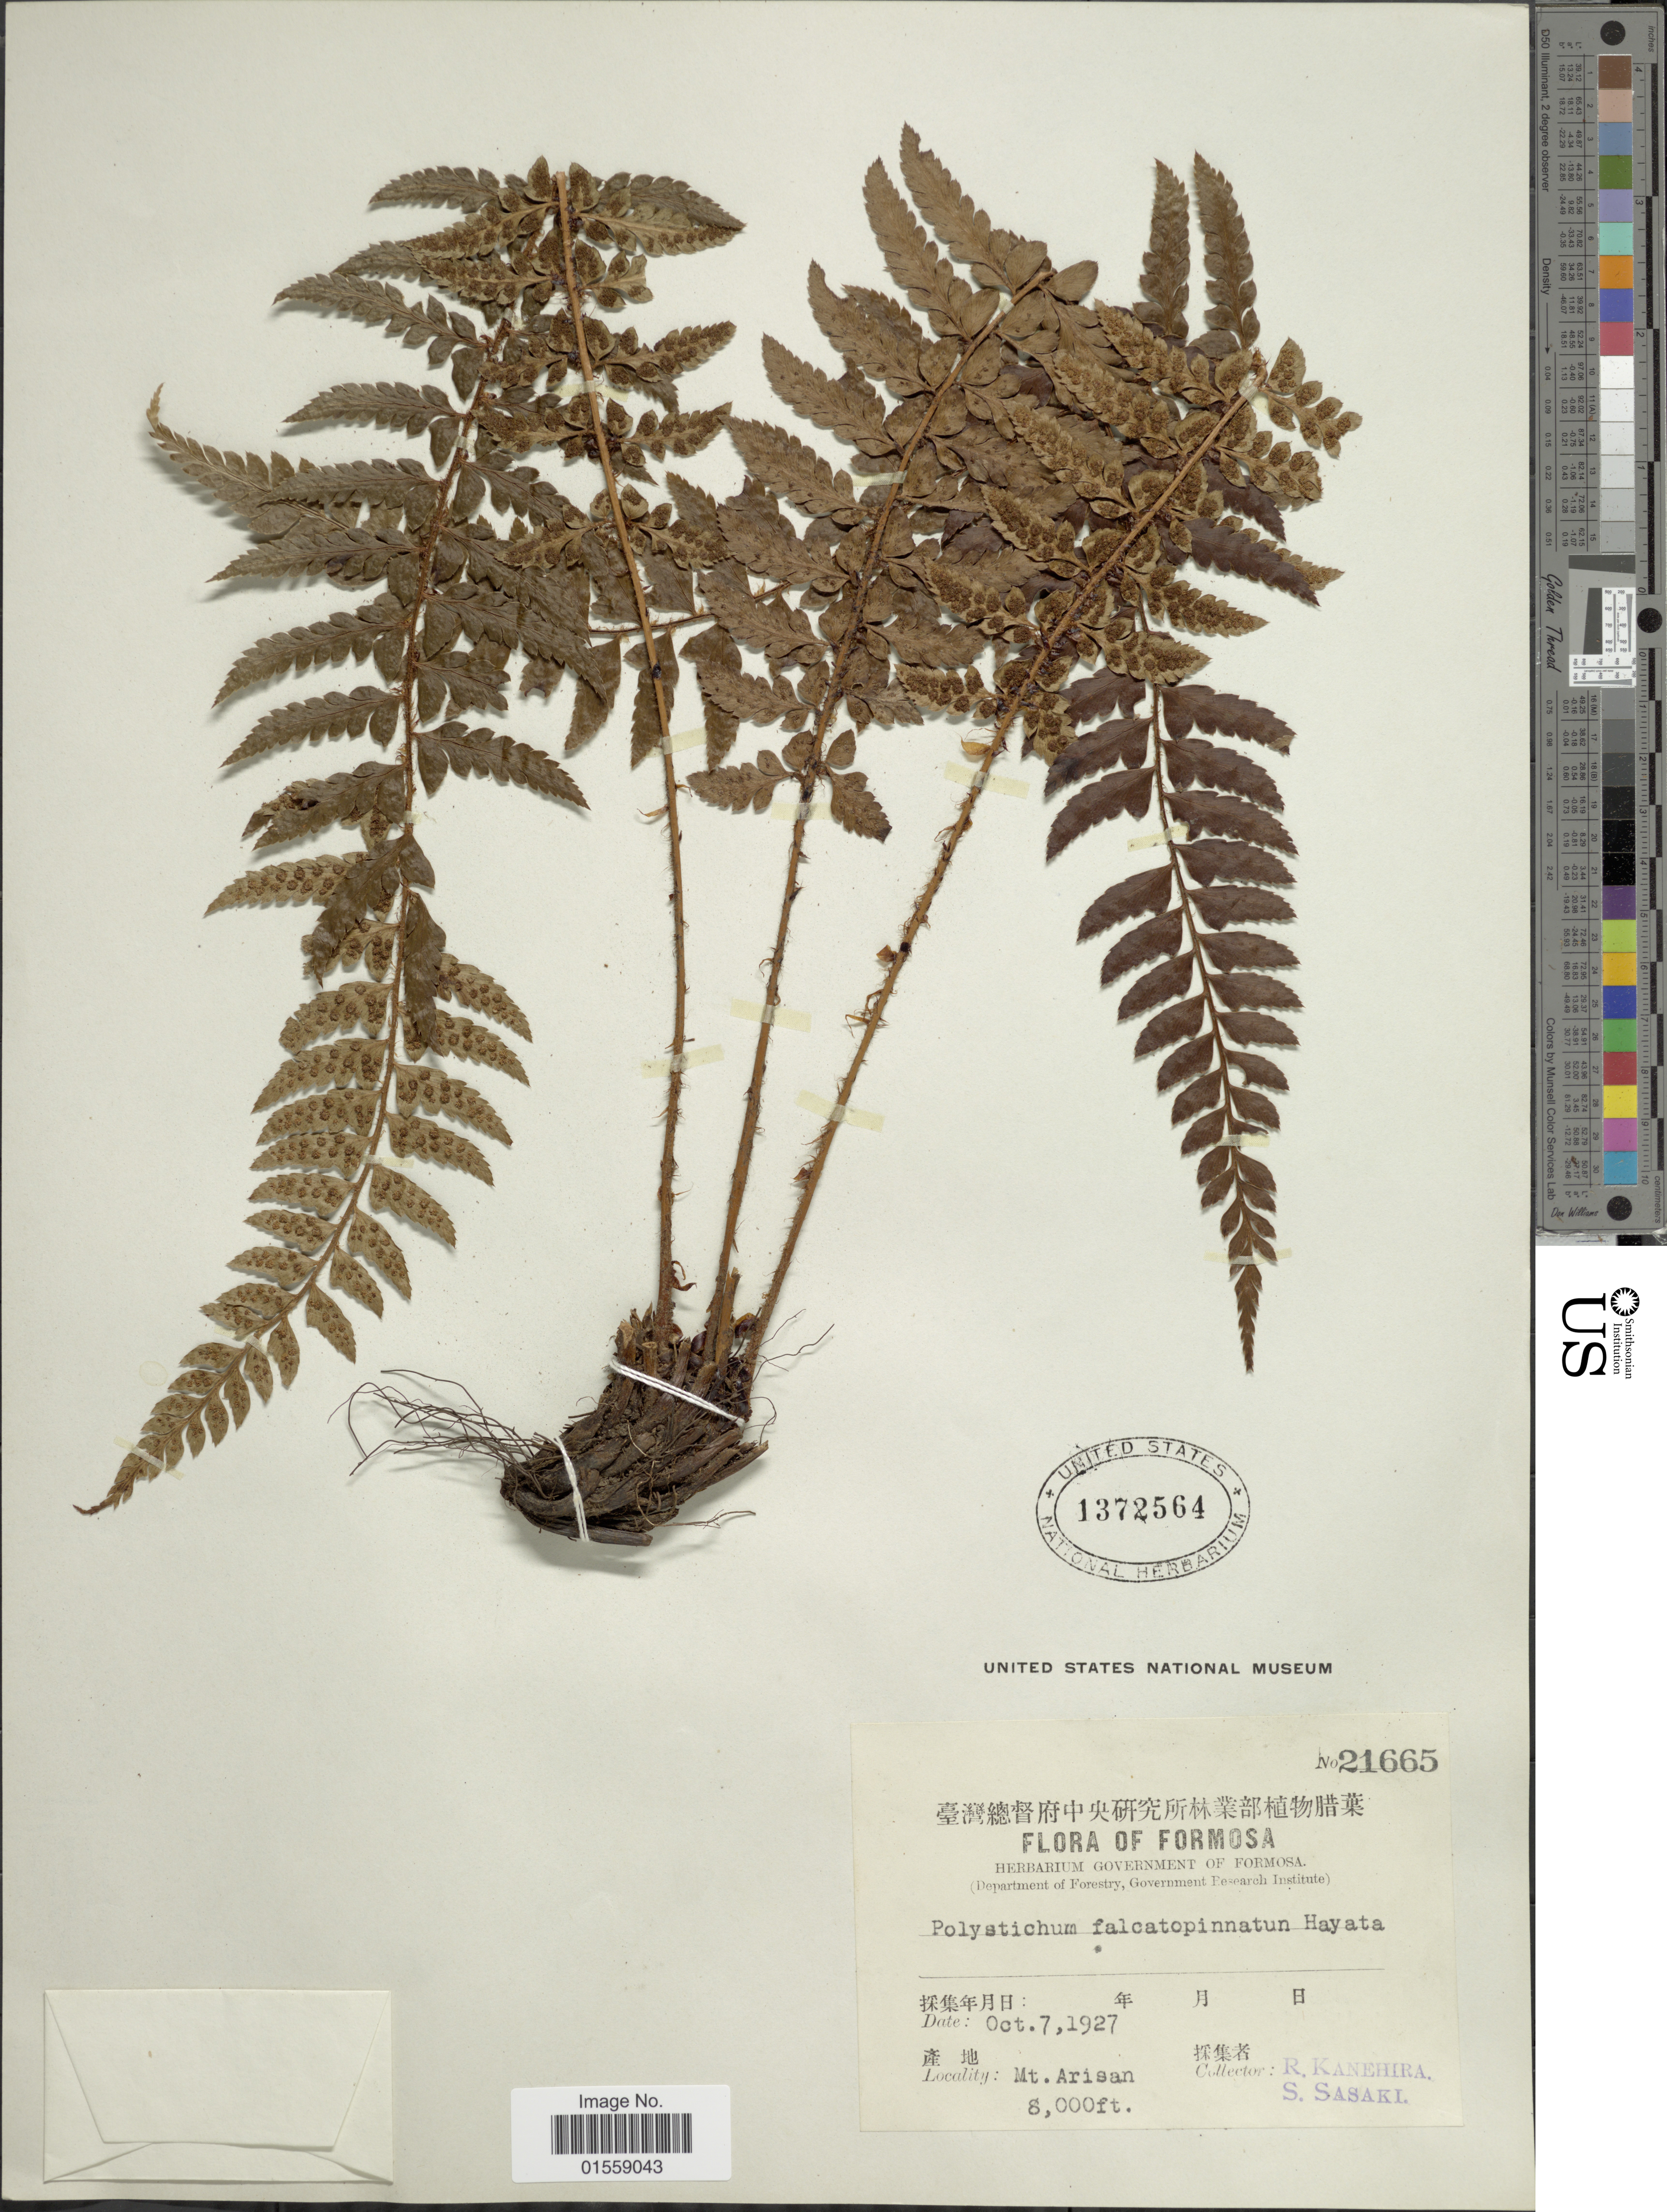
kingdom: Plantae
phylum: Tracheophyta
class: Polypodiopsida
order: Polypodiales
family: Dryopteridaceae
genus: Polystichum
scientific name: Polystichum falcatipinnum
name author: Hayata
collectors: R. Kanehira & S. Sasaki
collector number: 21665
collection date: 1927-10-07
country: Taiwan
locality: Mt. Arisan.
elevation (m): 2438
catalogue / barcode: US 1372564